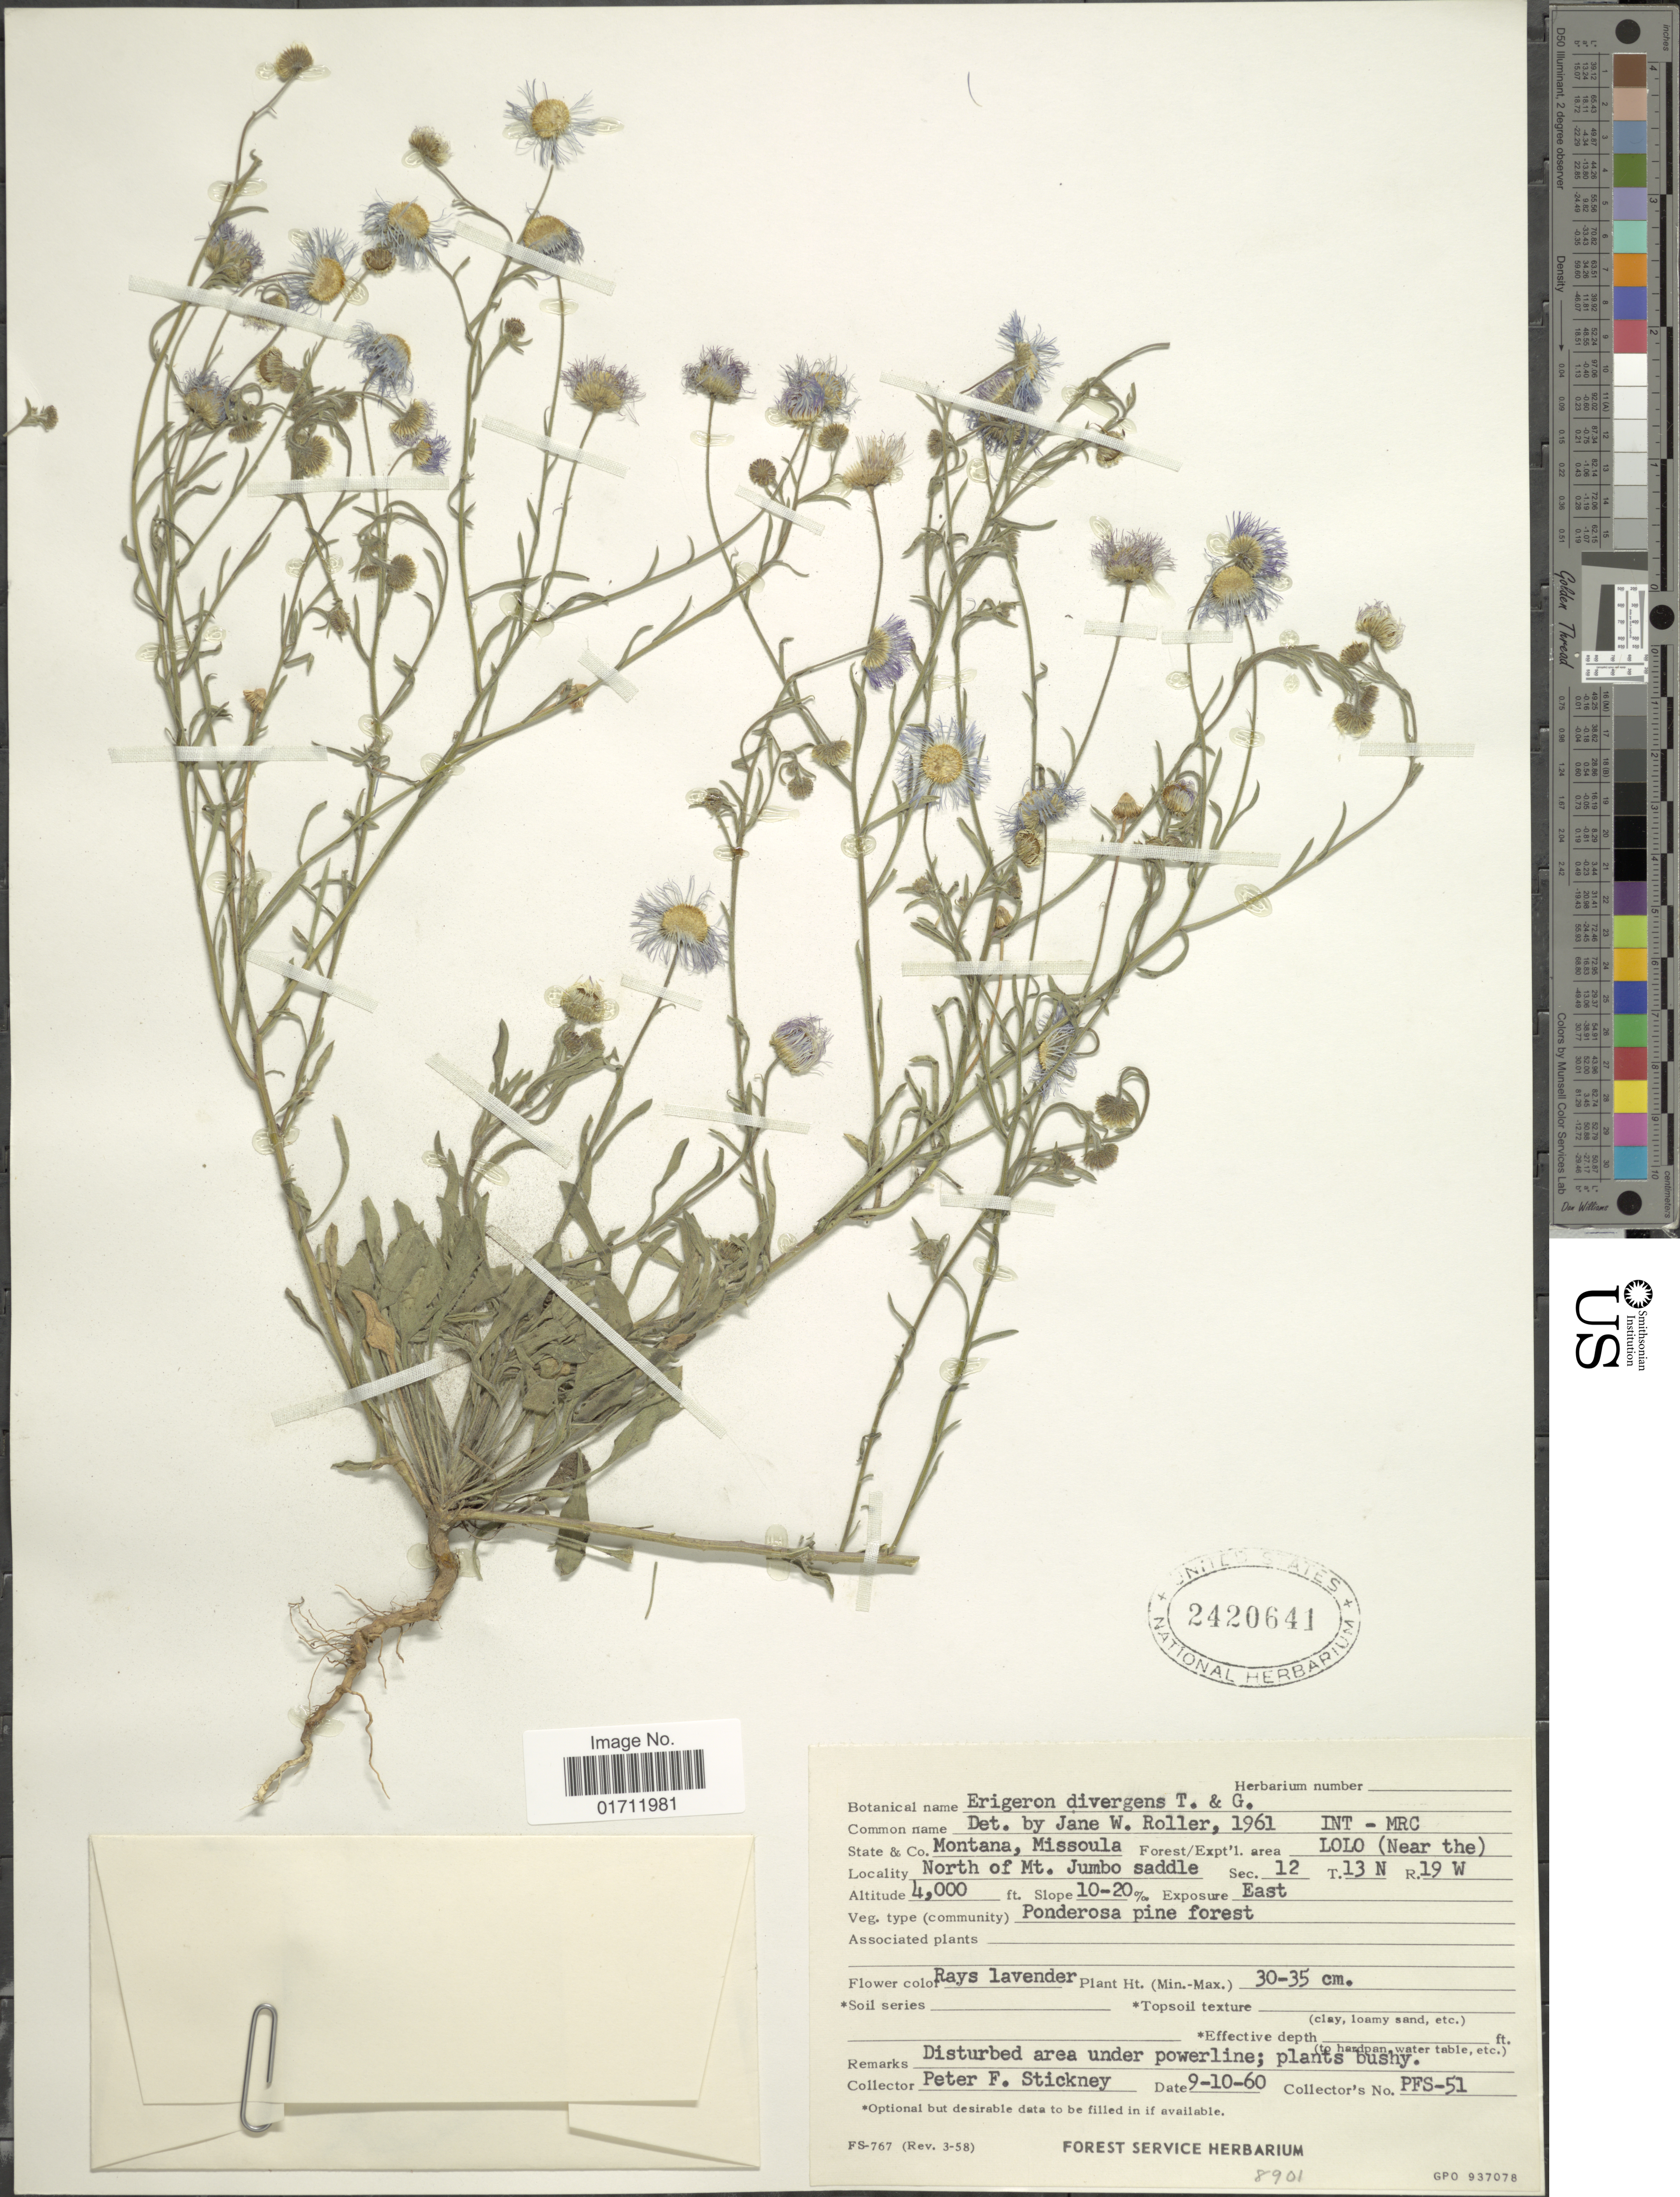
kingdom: Plantae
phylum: Tracheophyta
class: Magnoliopsida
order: Asterales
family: Asteraceae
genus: Erigeron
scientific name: Erigeron divergens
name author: Torr. & A. Gray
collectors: P. Stickney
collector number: PFS-51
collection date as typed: Transcribed d/m/y: 10/9/60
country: United States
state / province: Montana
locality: Missoula, LOLO (near the), North of Mt. Jumbo saddle, Sec.12, T.13N, R.19W.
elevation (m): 1219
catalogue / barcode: US 2420641